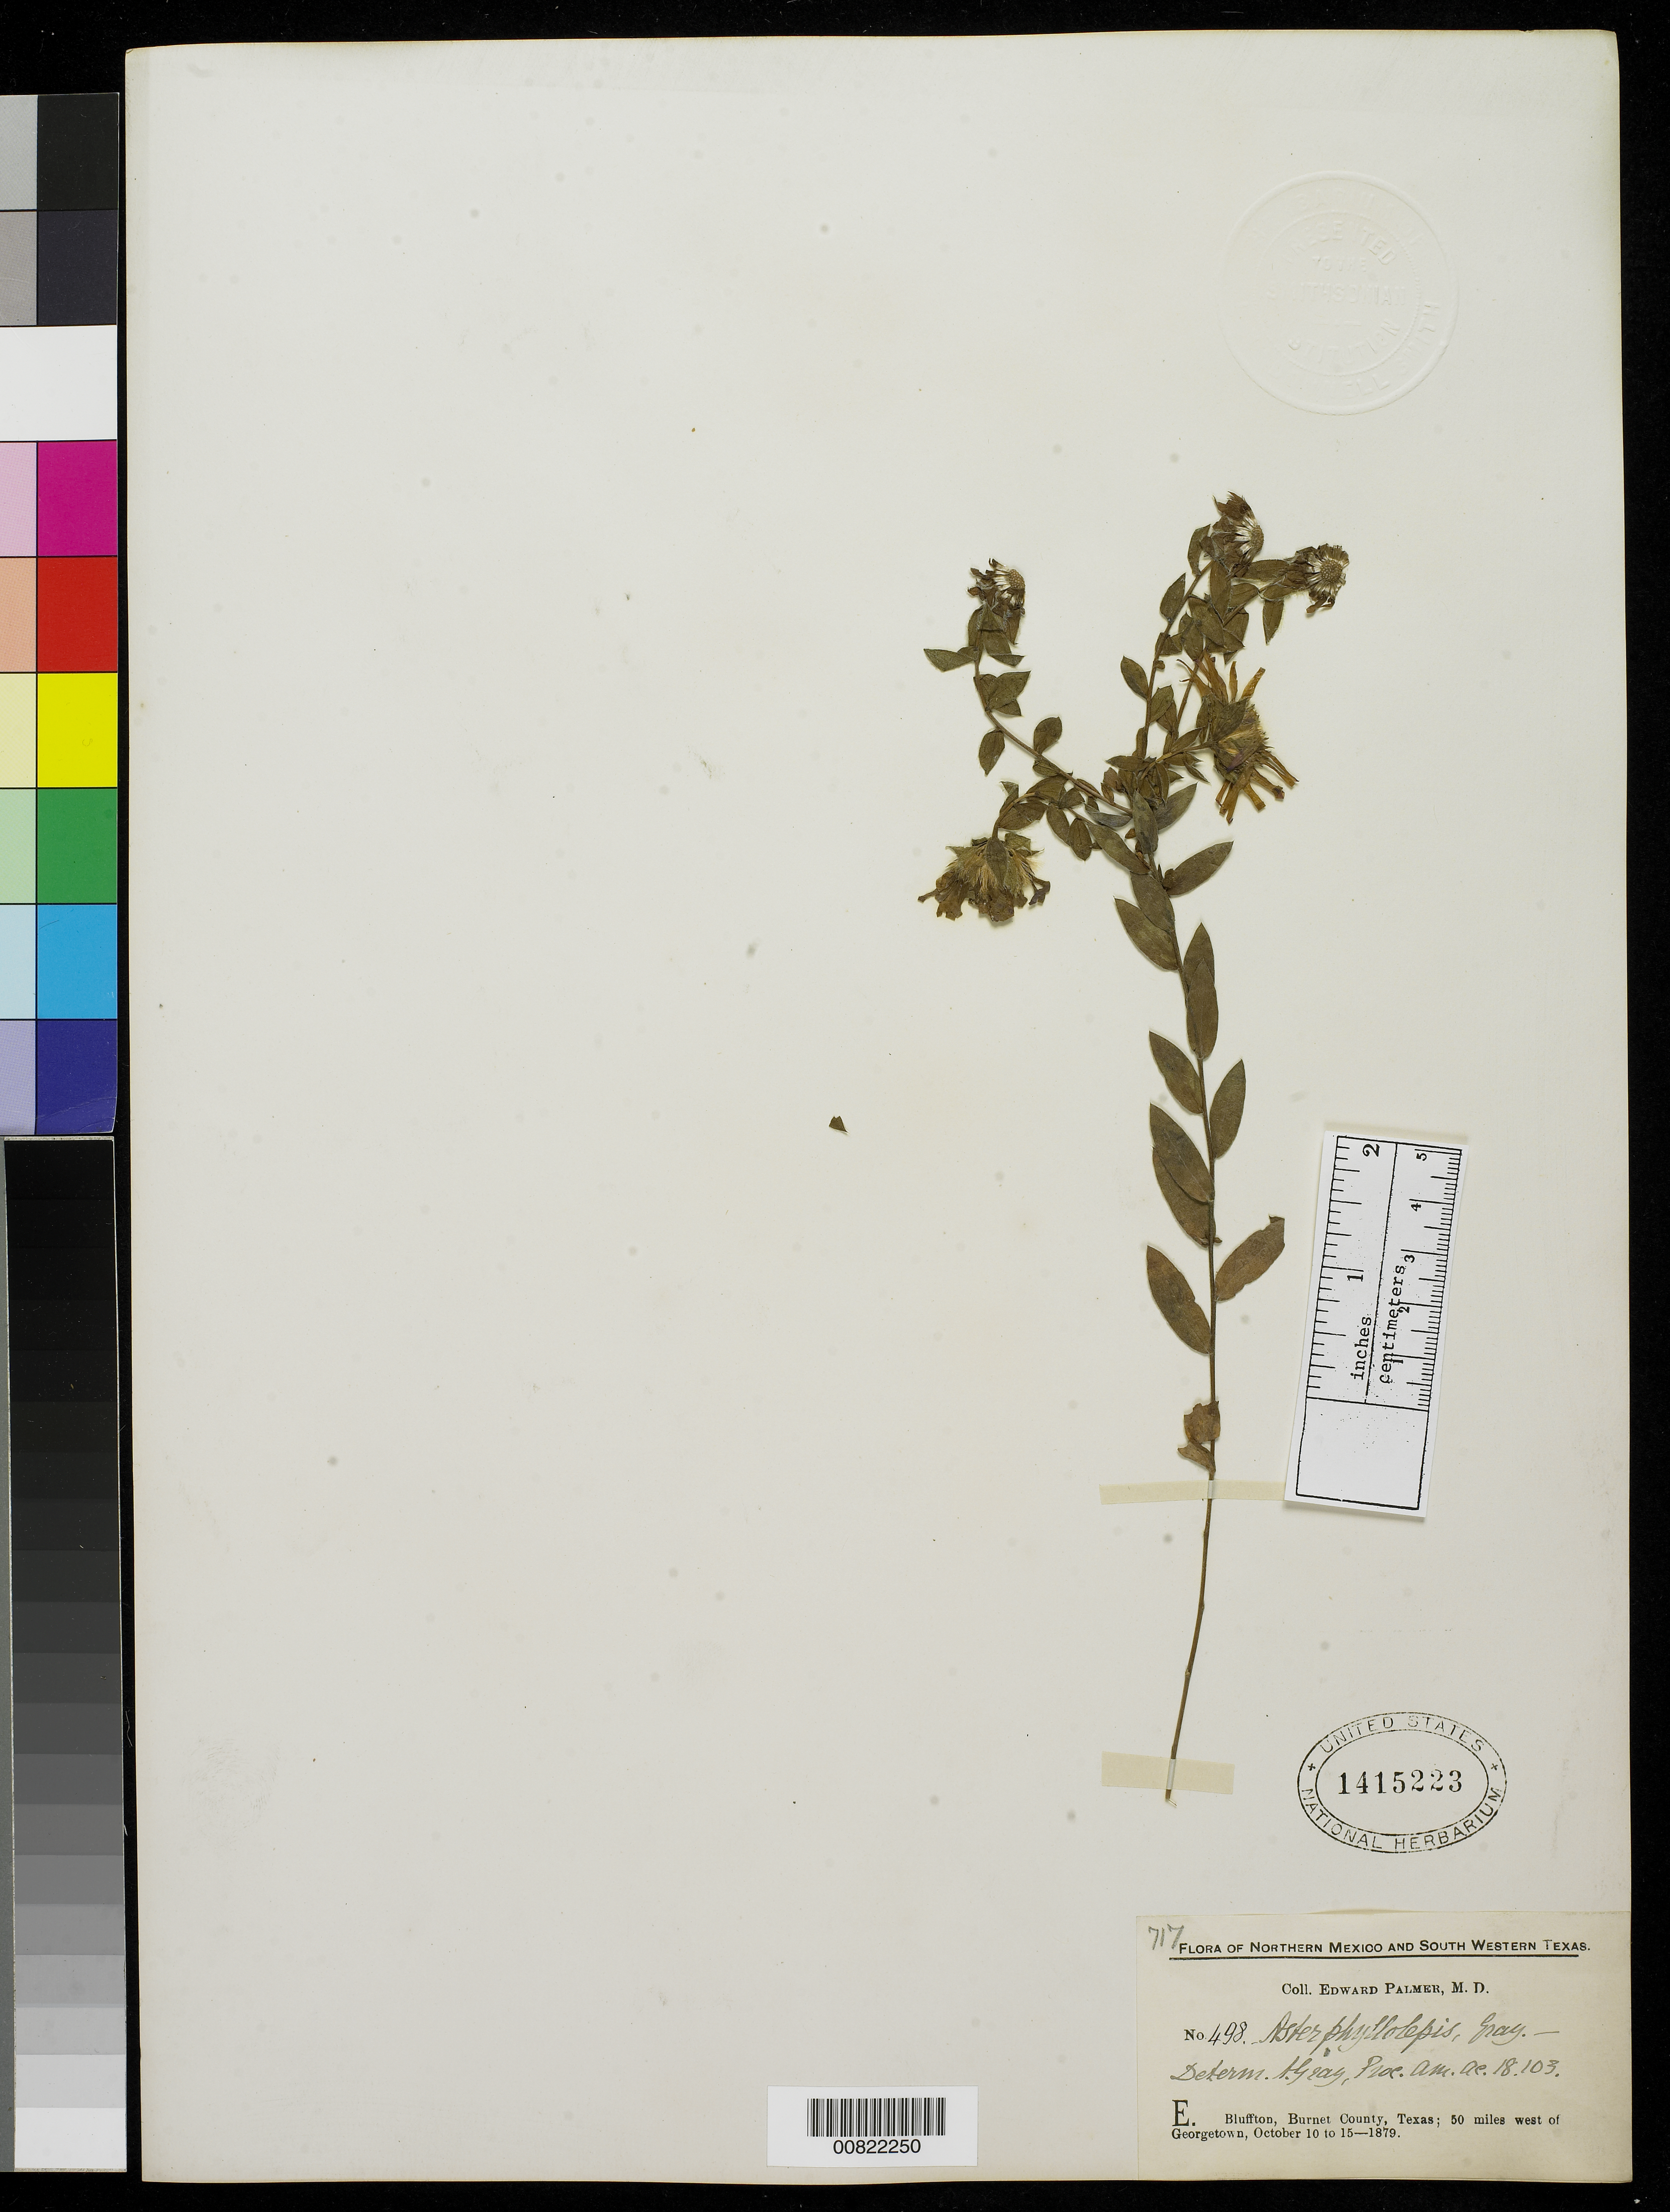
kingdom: Plantae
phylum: Tracheophyta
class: Magnoliopsida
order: Asterales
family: Asteraceae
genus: Symphyotrichum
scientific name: Symphyotrichum pratense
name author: (Raf.) G.L. Nesom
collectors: E. Palmer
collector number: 498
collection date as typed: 10 Oct 1879 to 15 Oct 1879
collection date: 1879-10-10/1879-10-15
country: United States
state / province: Texas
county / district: Burnet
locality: E. Bluffton, Burnet County, Texas; 50 miles west of Georgetown.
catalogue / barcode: US 1415223